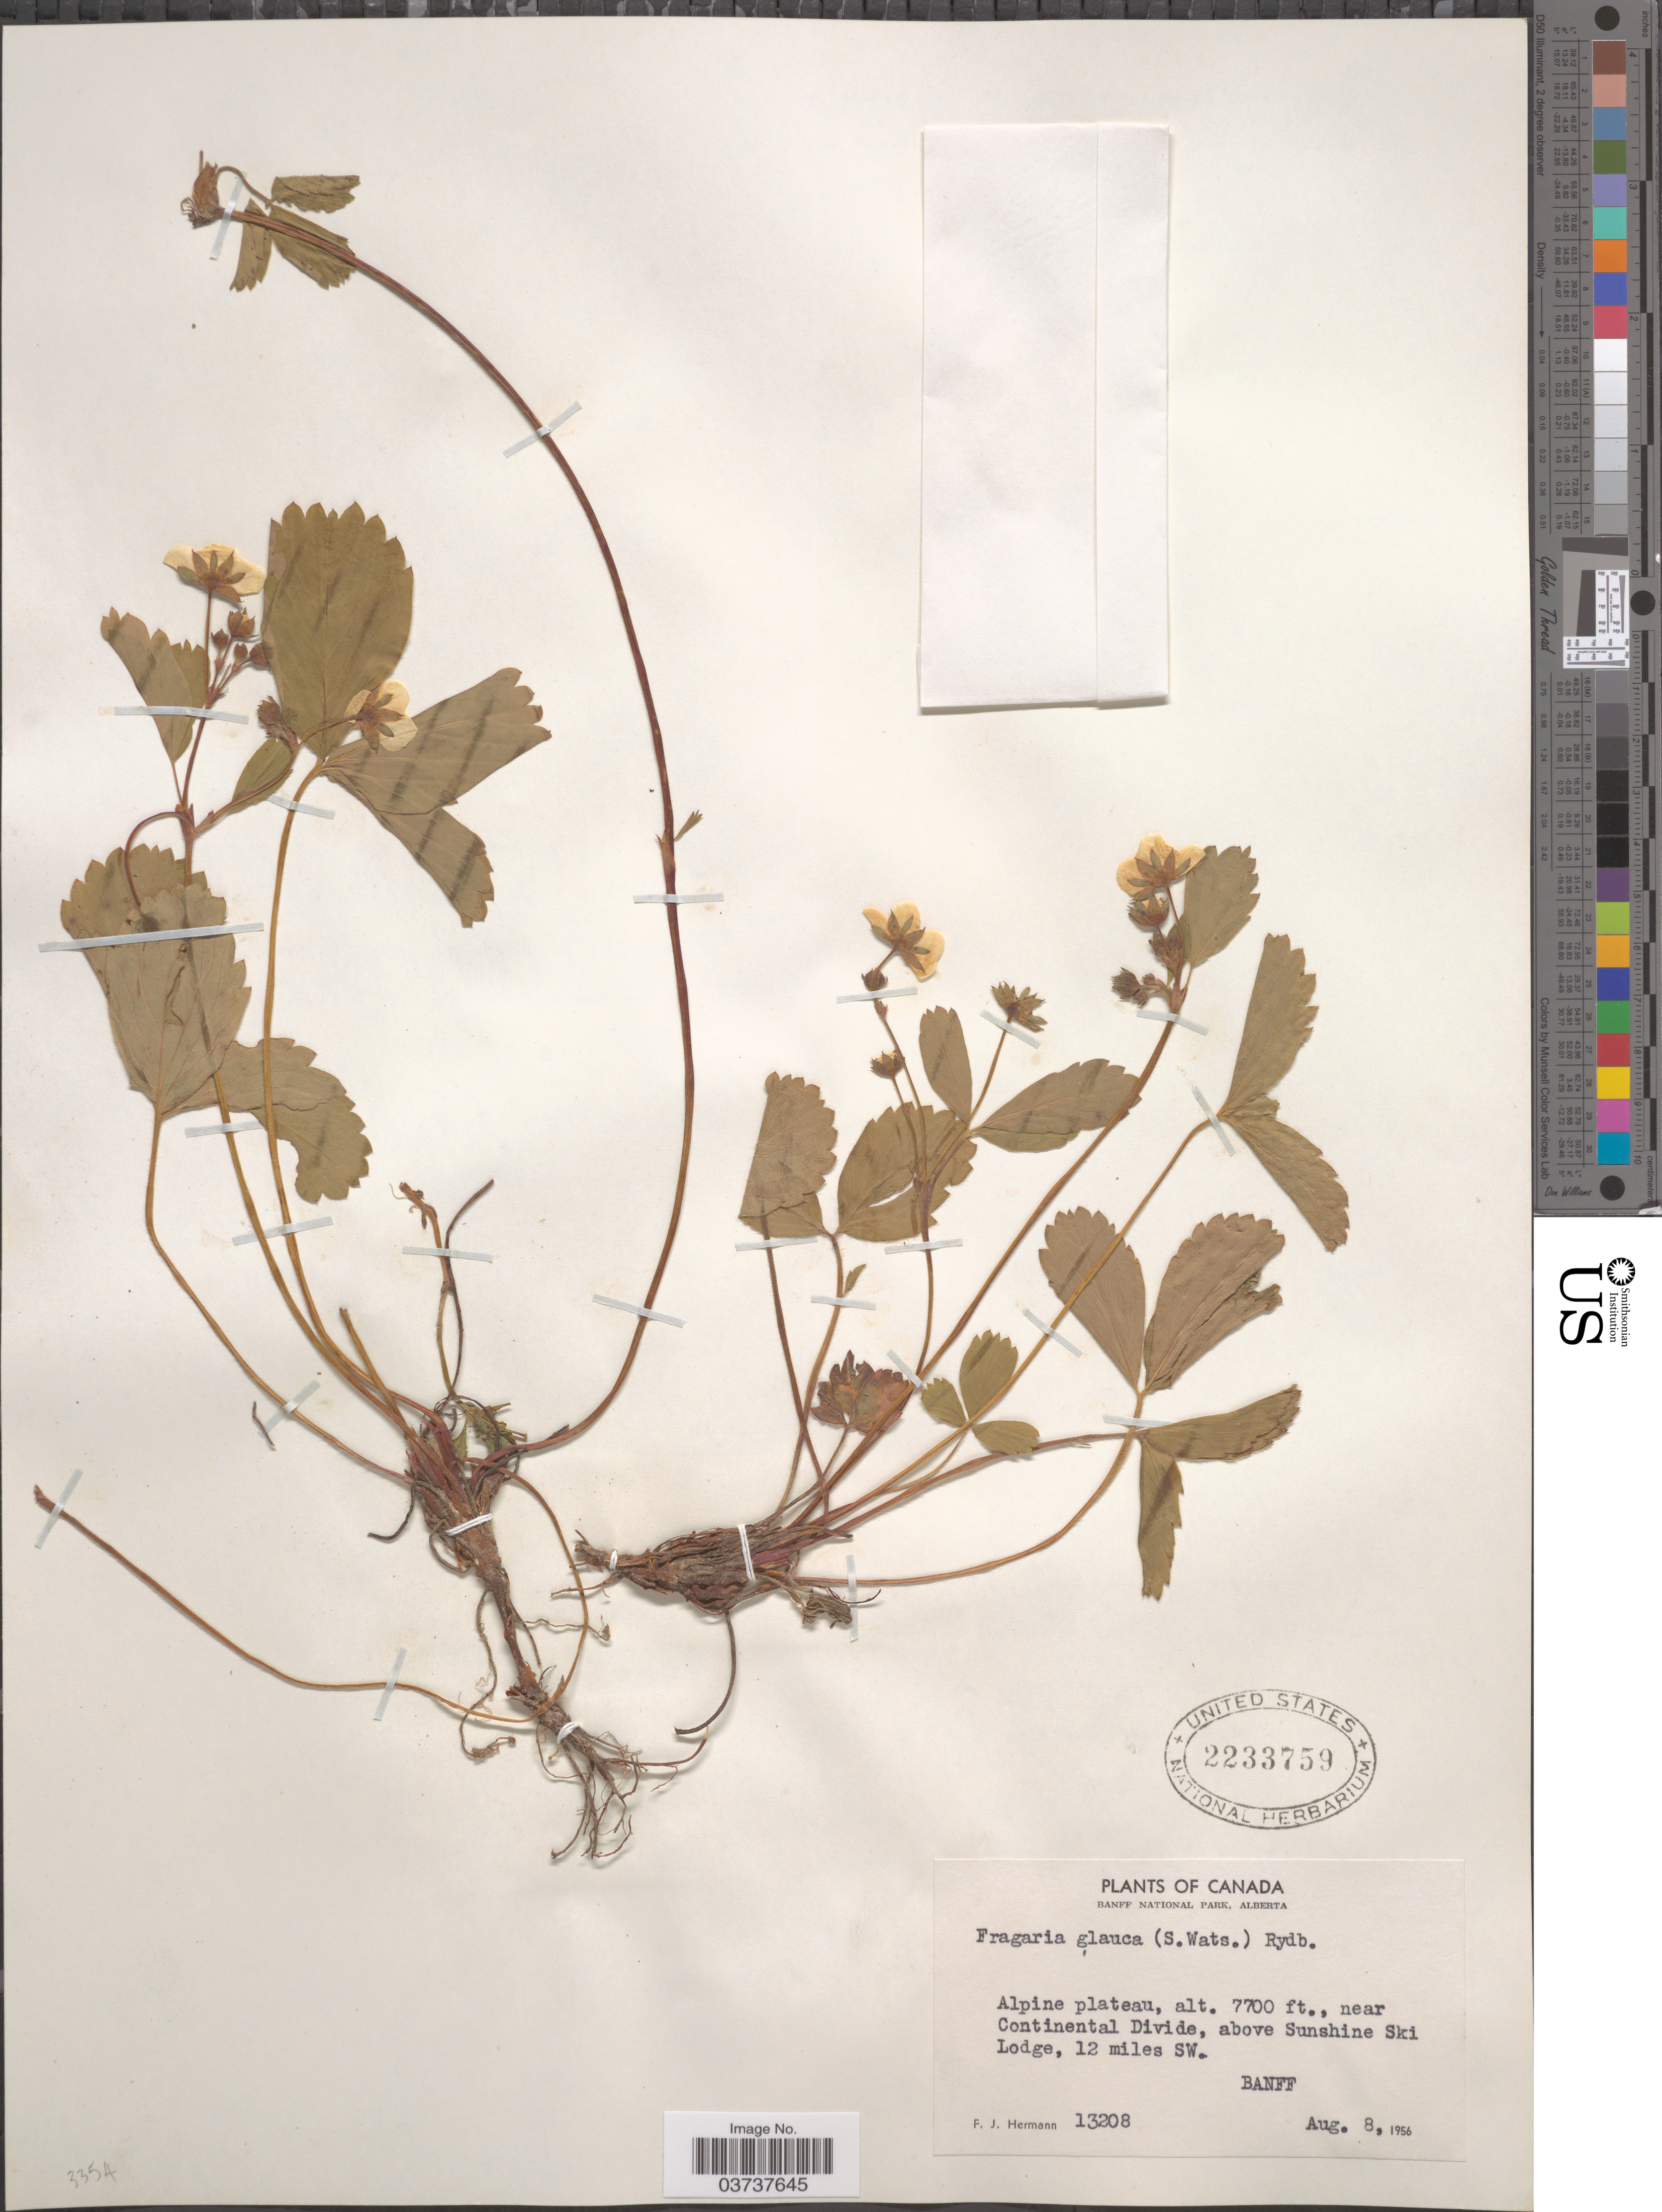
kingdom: Plantae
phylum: Tracheophyta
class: Magnoliopsida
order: Rosales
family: Rosaceae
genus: Fragaria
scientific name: Fragaria virginiana subsp. glauca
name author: (S. Watson) Staudt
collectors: F. J. Hermann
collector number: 13208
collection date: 1956-08-08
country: Canada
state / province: Alberta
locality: Banff National Park. Alpine plateau, near Continental Divide, above Sunshine Ski Lodge, 12 miles SW. Banff.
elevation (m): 2347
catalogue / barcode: US 2233759